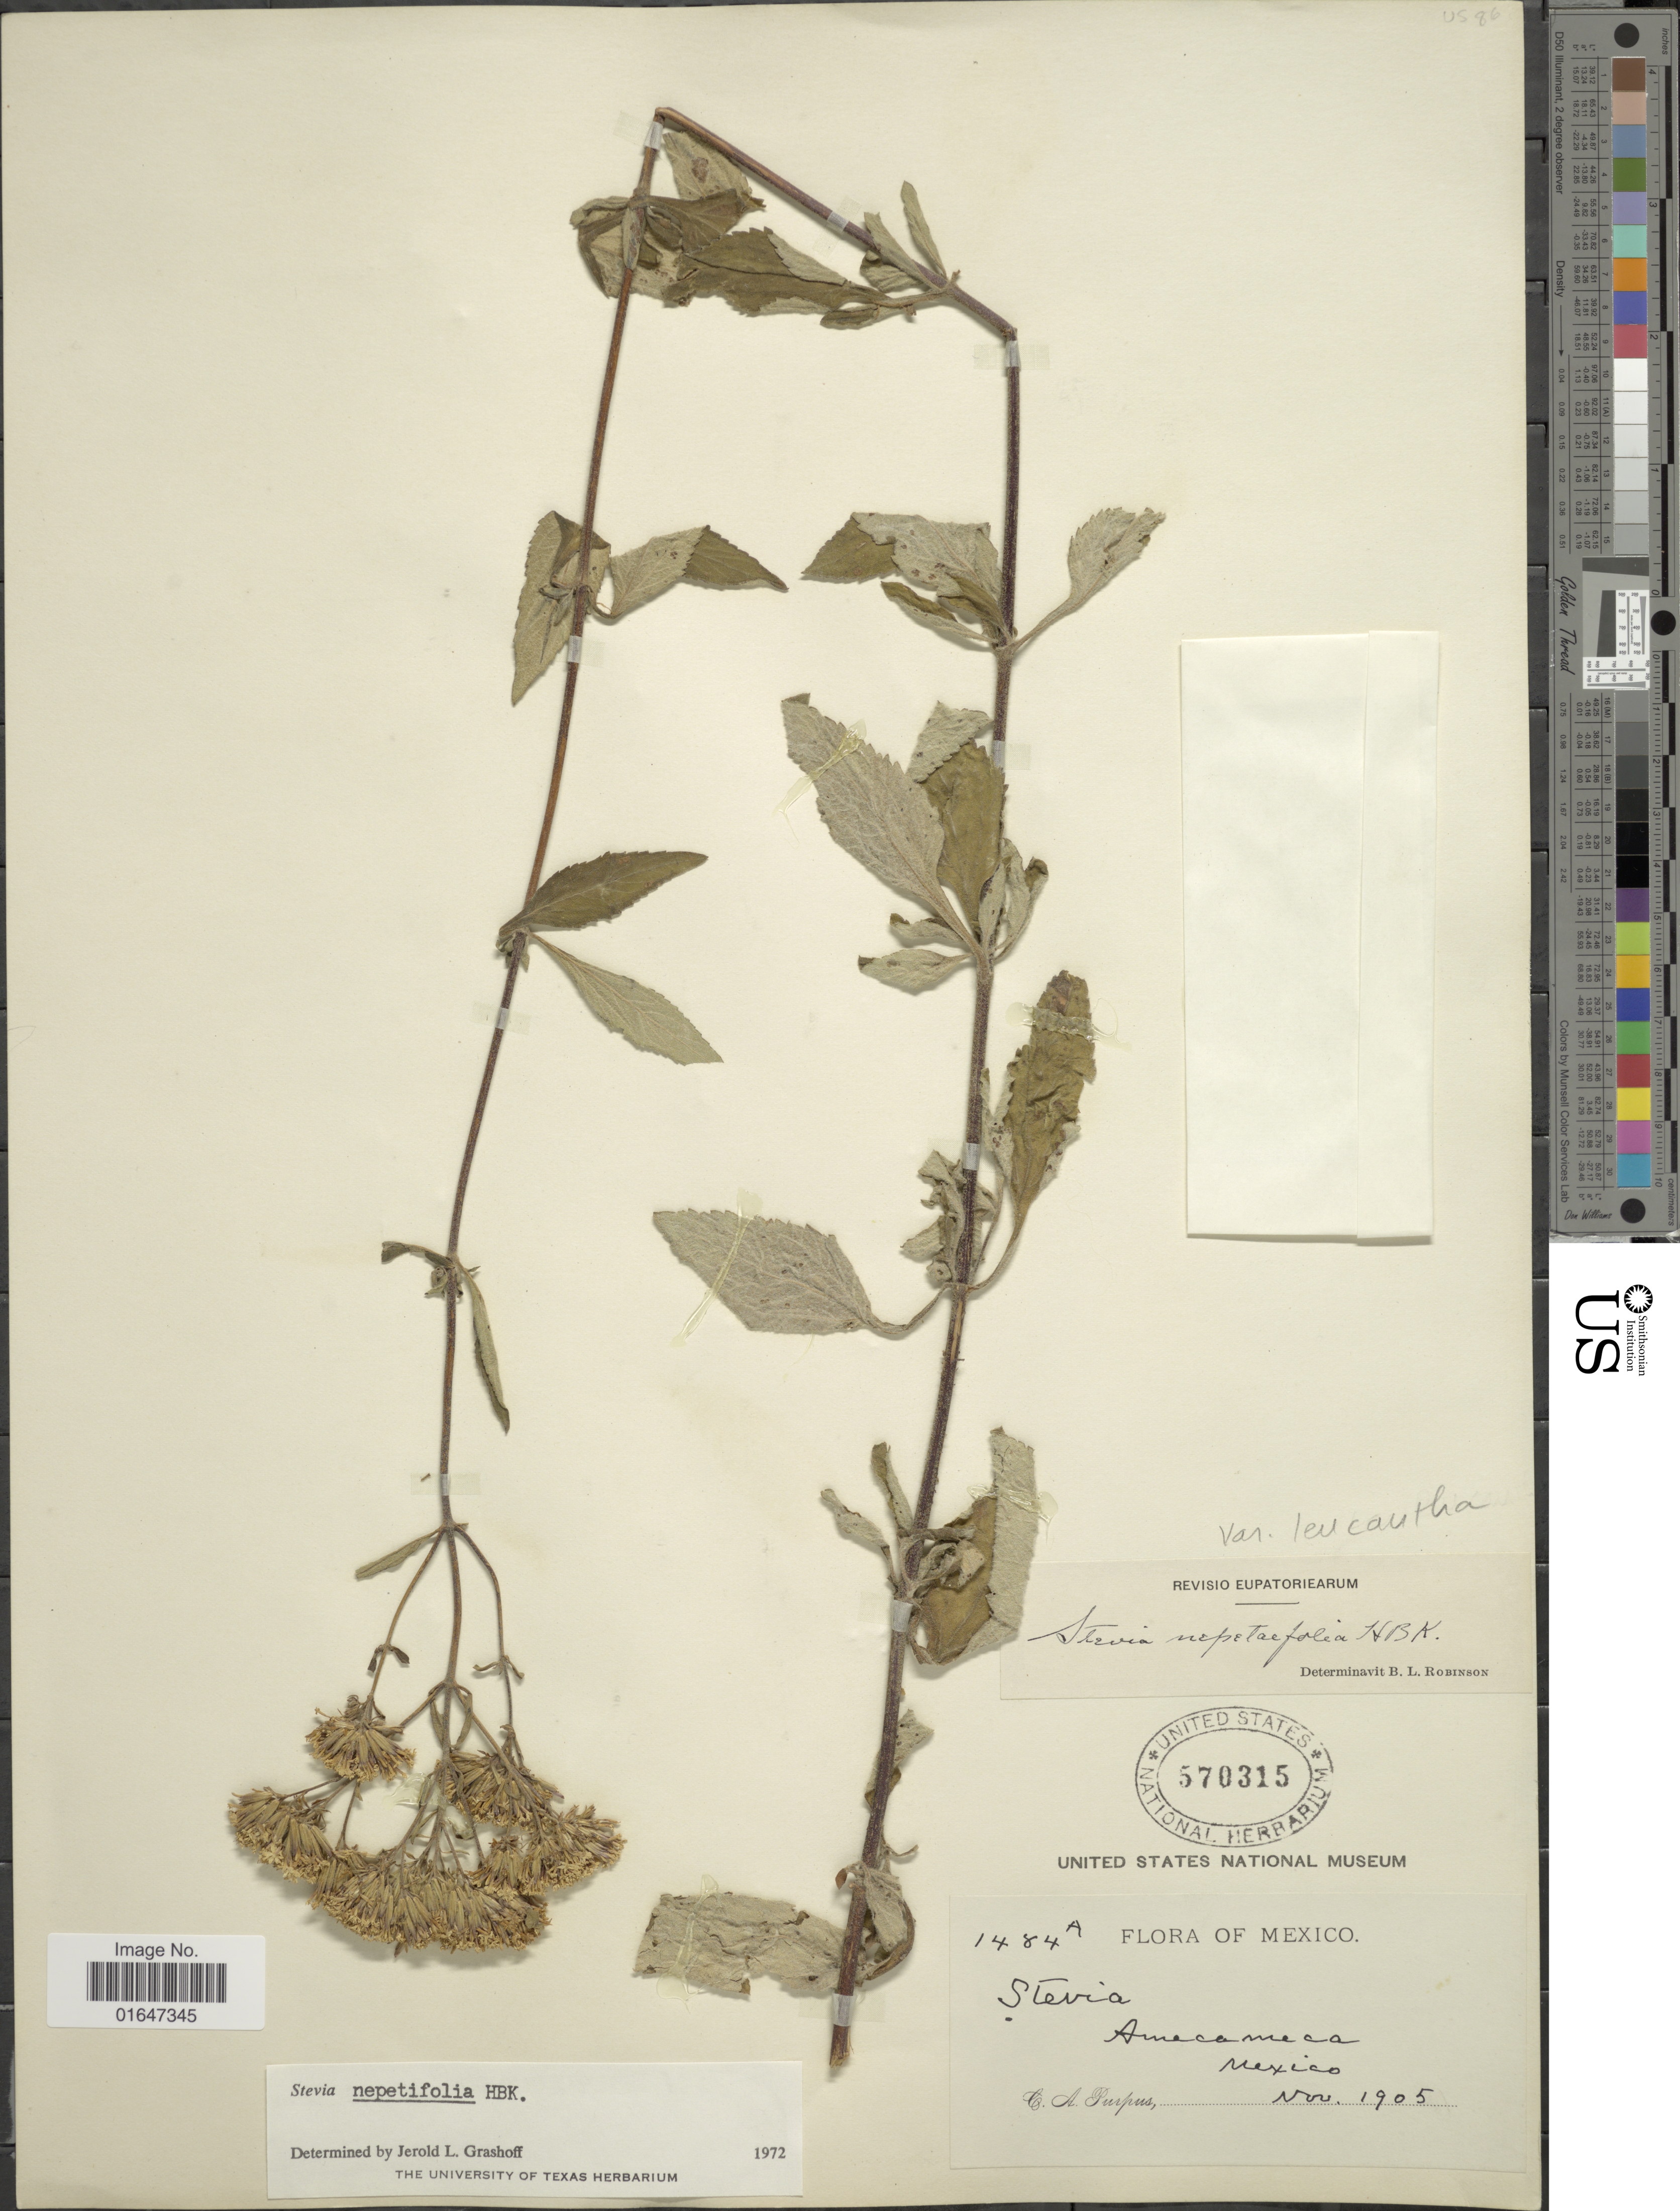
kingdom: Plantae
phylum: Tracheophyta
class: Magnoliopsida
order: Asterales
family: Asteraceae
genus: Stevia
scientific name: Stevia suaveolens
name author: Lag.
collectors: C. A. Purpus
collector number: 1484A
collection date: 1905-11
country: Mexico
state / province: México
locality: Amecameca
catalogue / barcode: US 570315